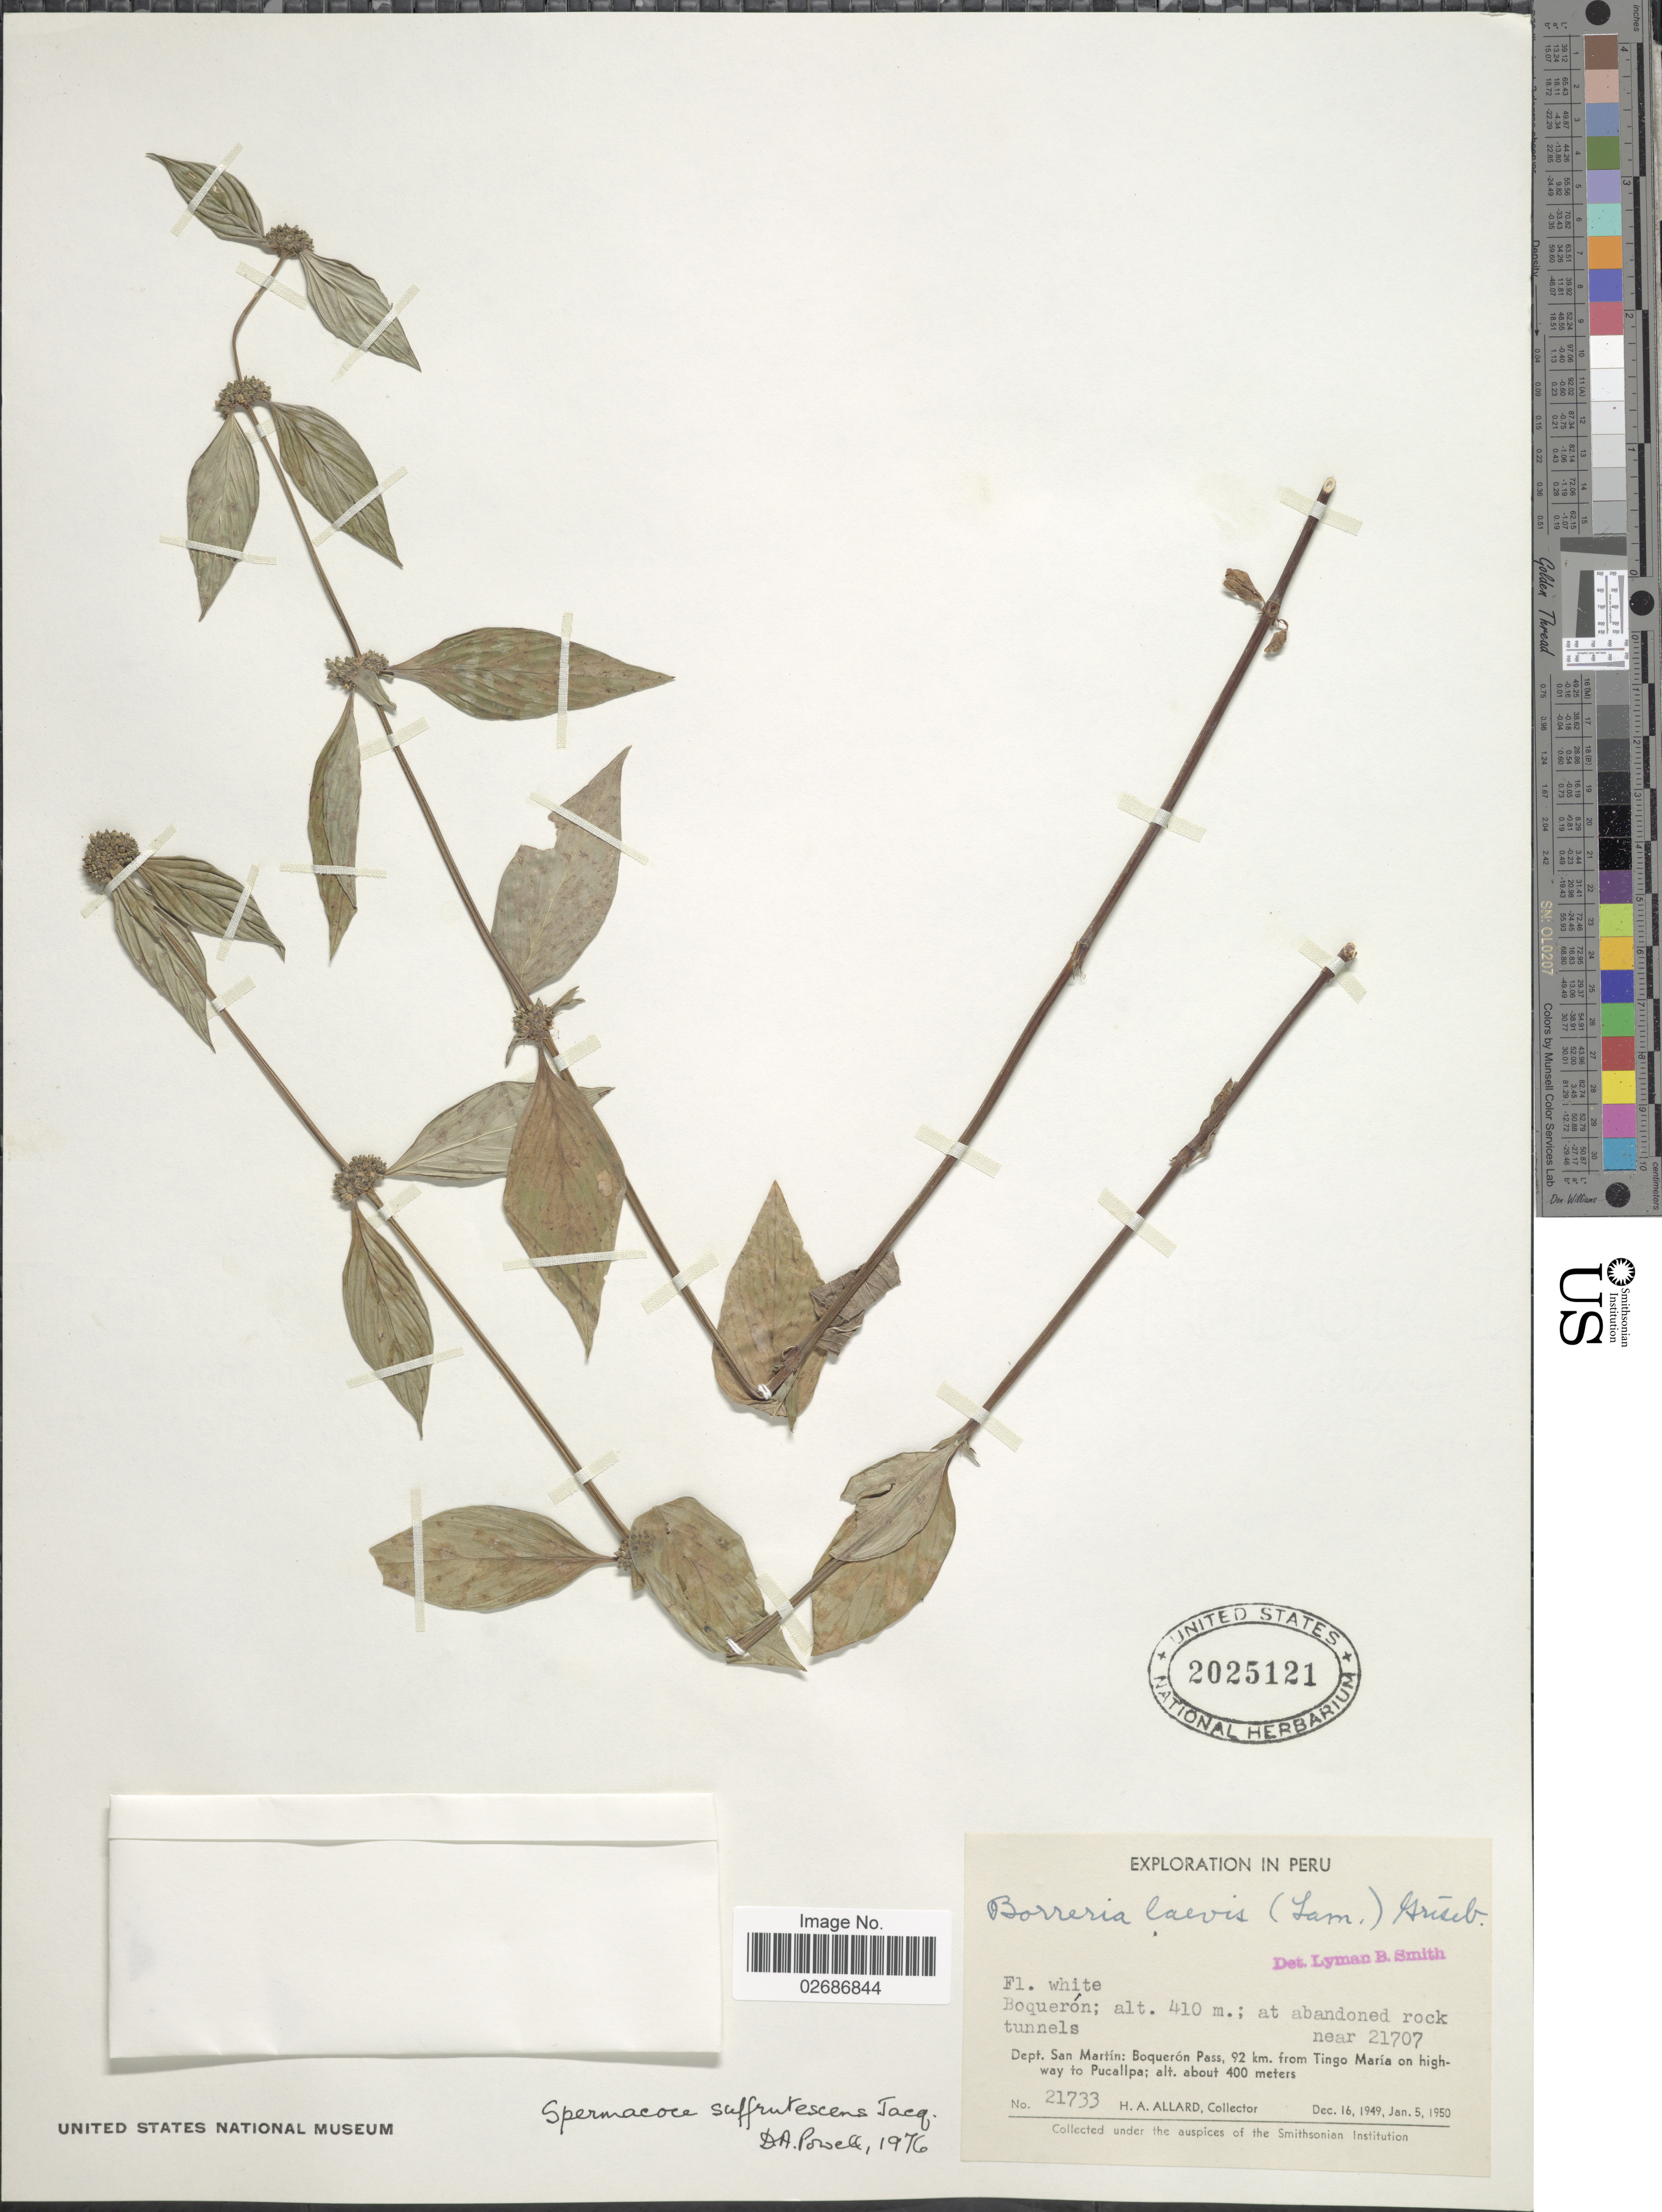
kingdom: Plantae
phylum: Tracheophyta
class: Magnoliopsida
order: Gentianales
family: Rubiaceae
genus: Borreria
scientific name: Borreria remota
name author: (Lam.) Bacigalupo & E.L. Cabral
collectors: H. A. Allard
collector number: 21733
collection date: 1949-12-16/1950-01-05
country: Peru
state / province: San Martín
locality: Boqueron; at abandoned rock tunnels near 21707, Boqueron Pass, 92 km. from Tingo Maria on highway to Pucallpa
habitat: at abandoned rock tunnels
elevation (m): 400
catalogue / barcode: US 2025121